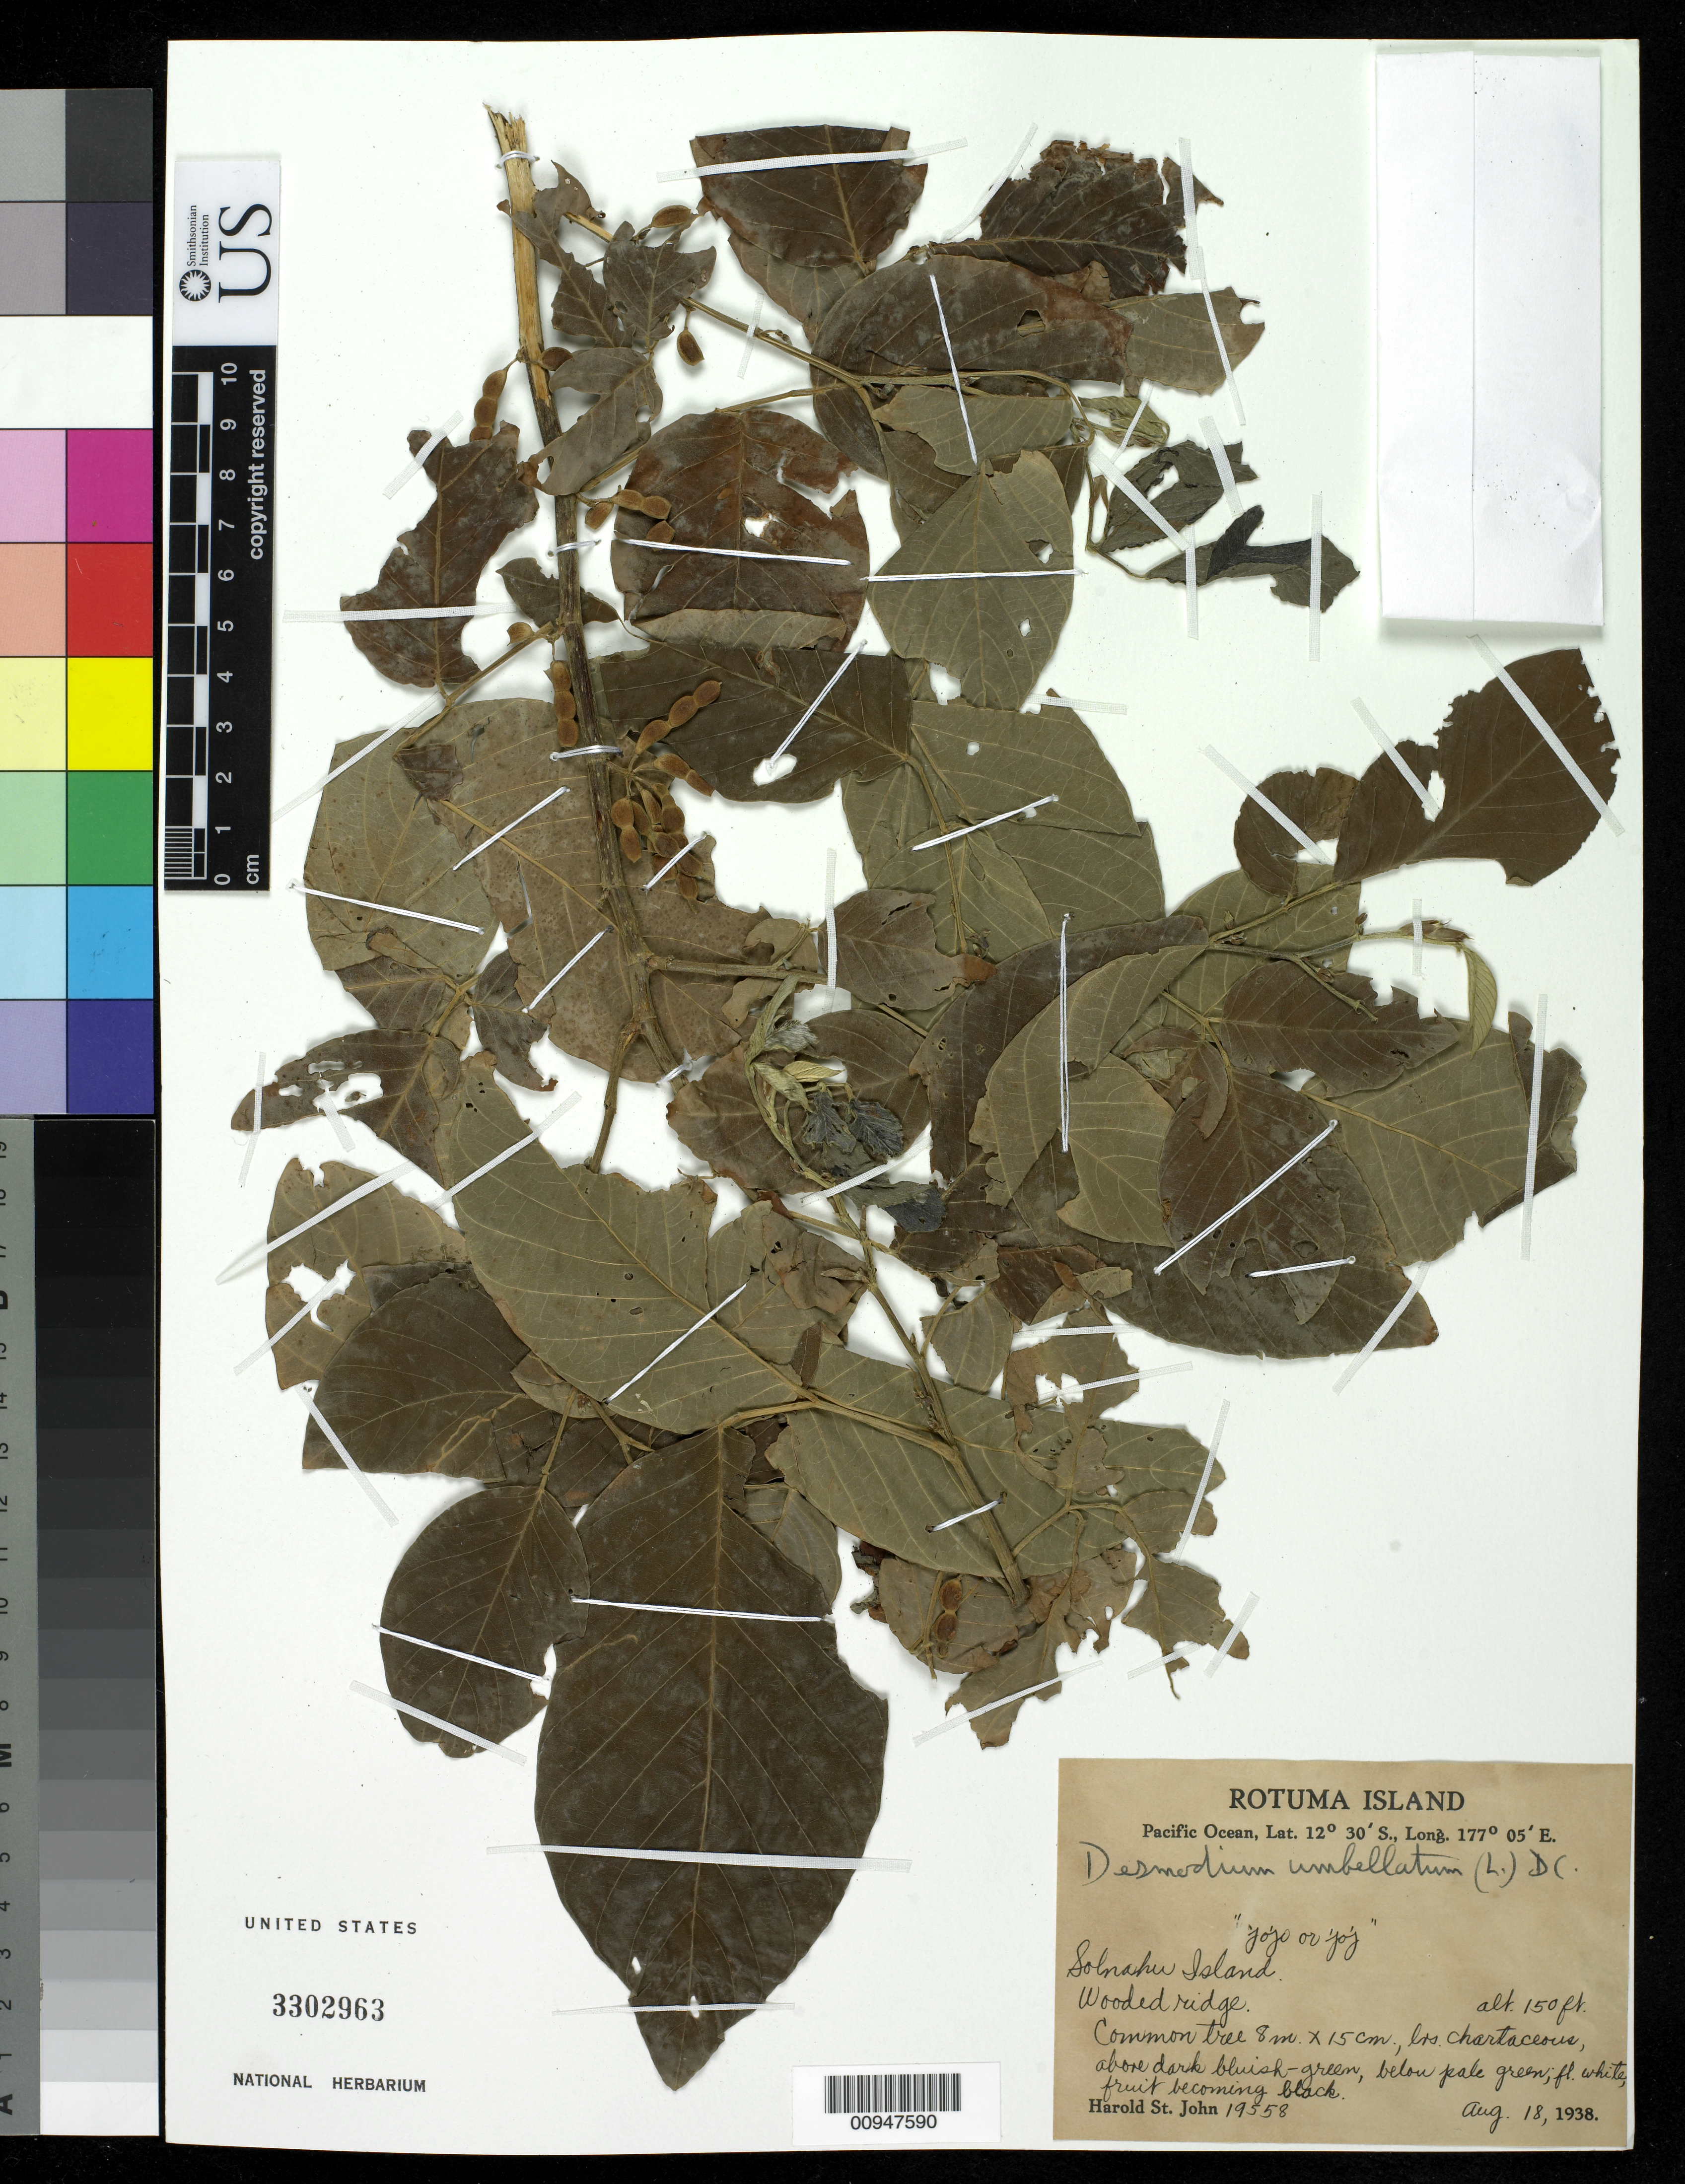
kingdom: Plantae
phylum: Tracheophyta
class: Magnoliopsida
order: Fabales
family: Fabaceae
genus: Dendrolobium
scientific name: Dendrolobium umbellatum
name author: (L.) Benth.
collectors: H. St. John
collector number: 19558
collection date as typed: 18 Aug 1938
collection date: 1938-08-18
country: Fiji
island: Rotuma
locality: Solnahu Island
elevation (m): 46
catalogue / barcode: US 3302963